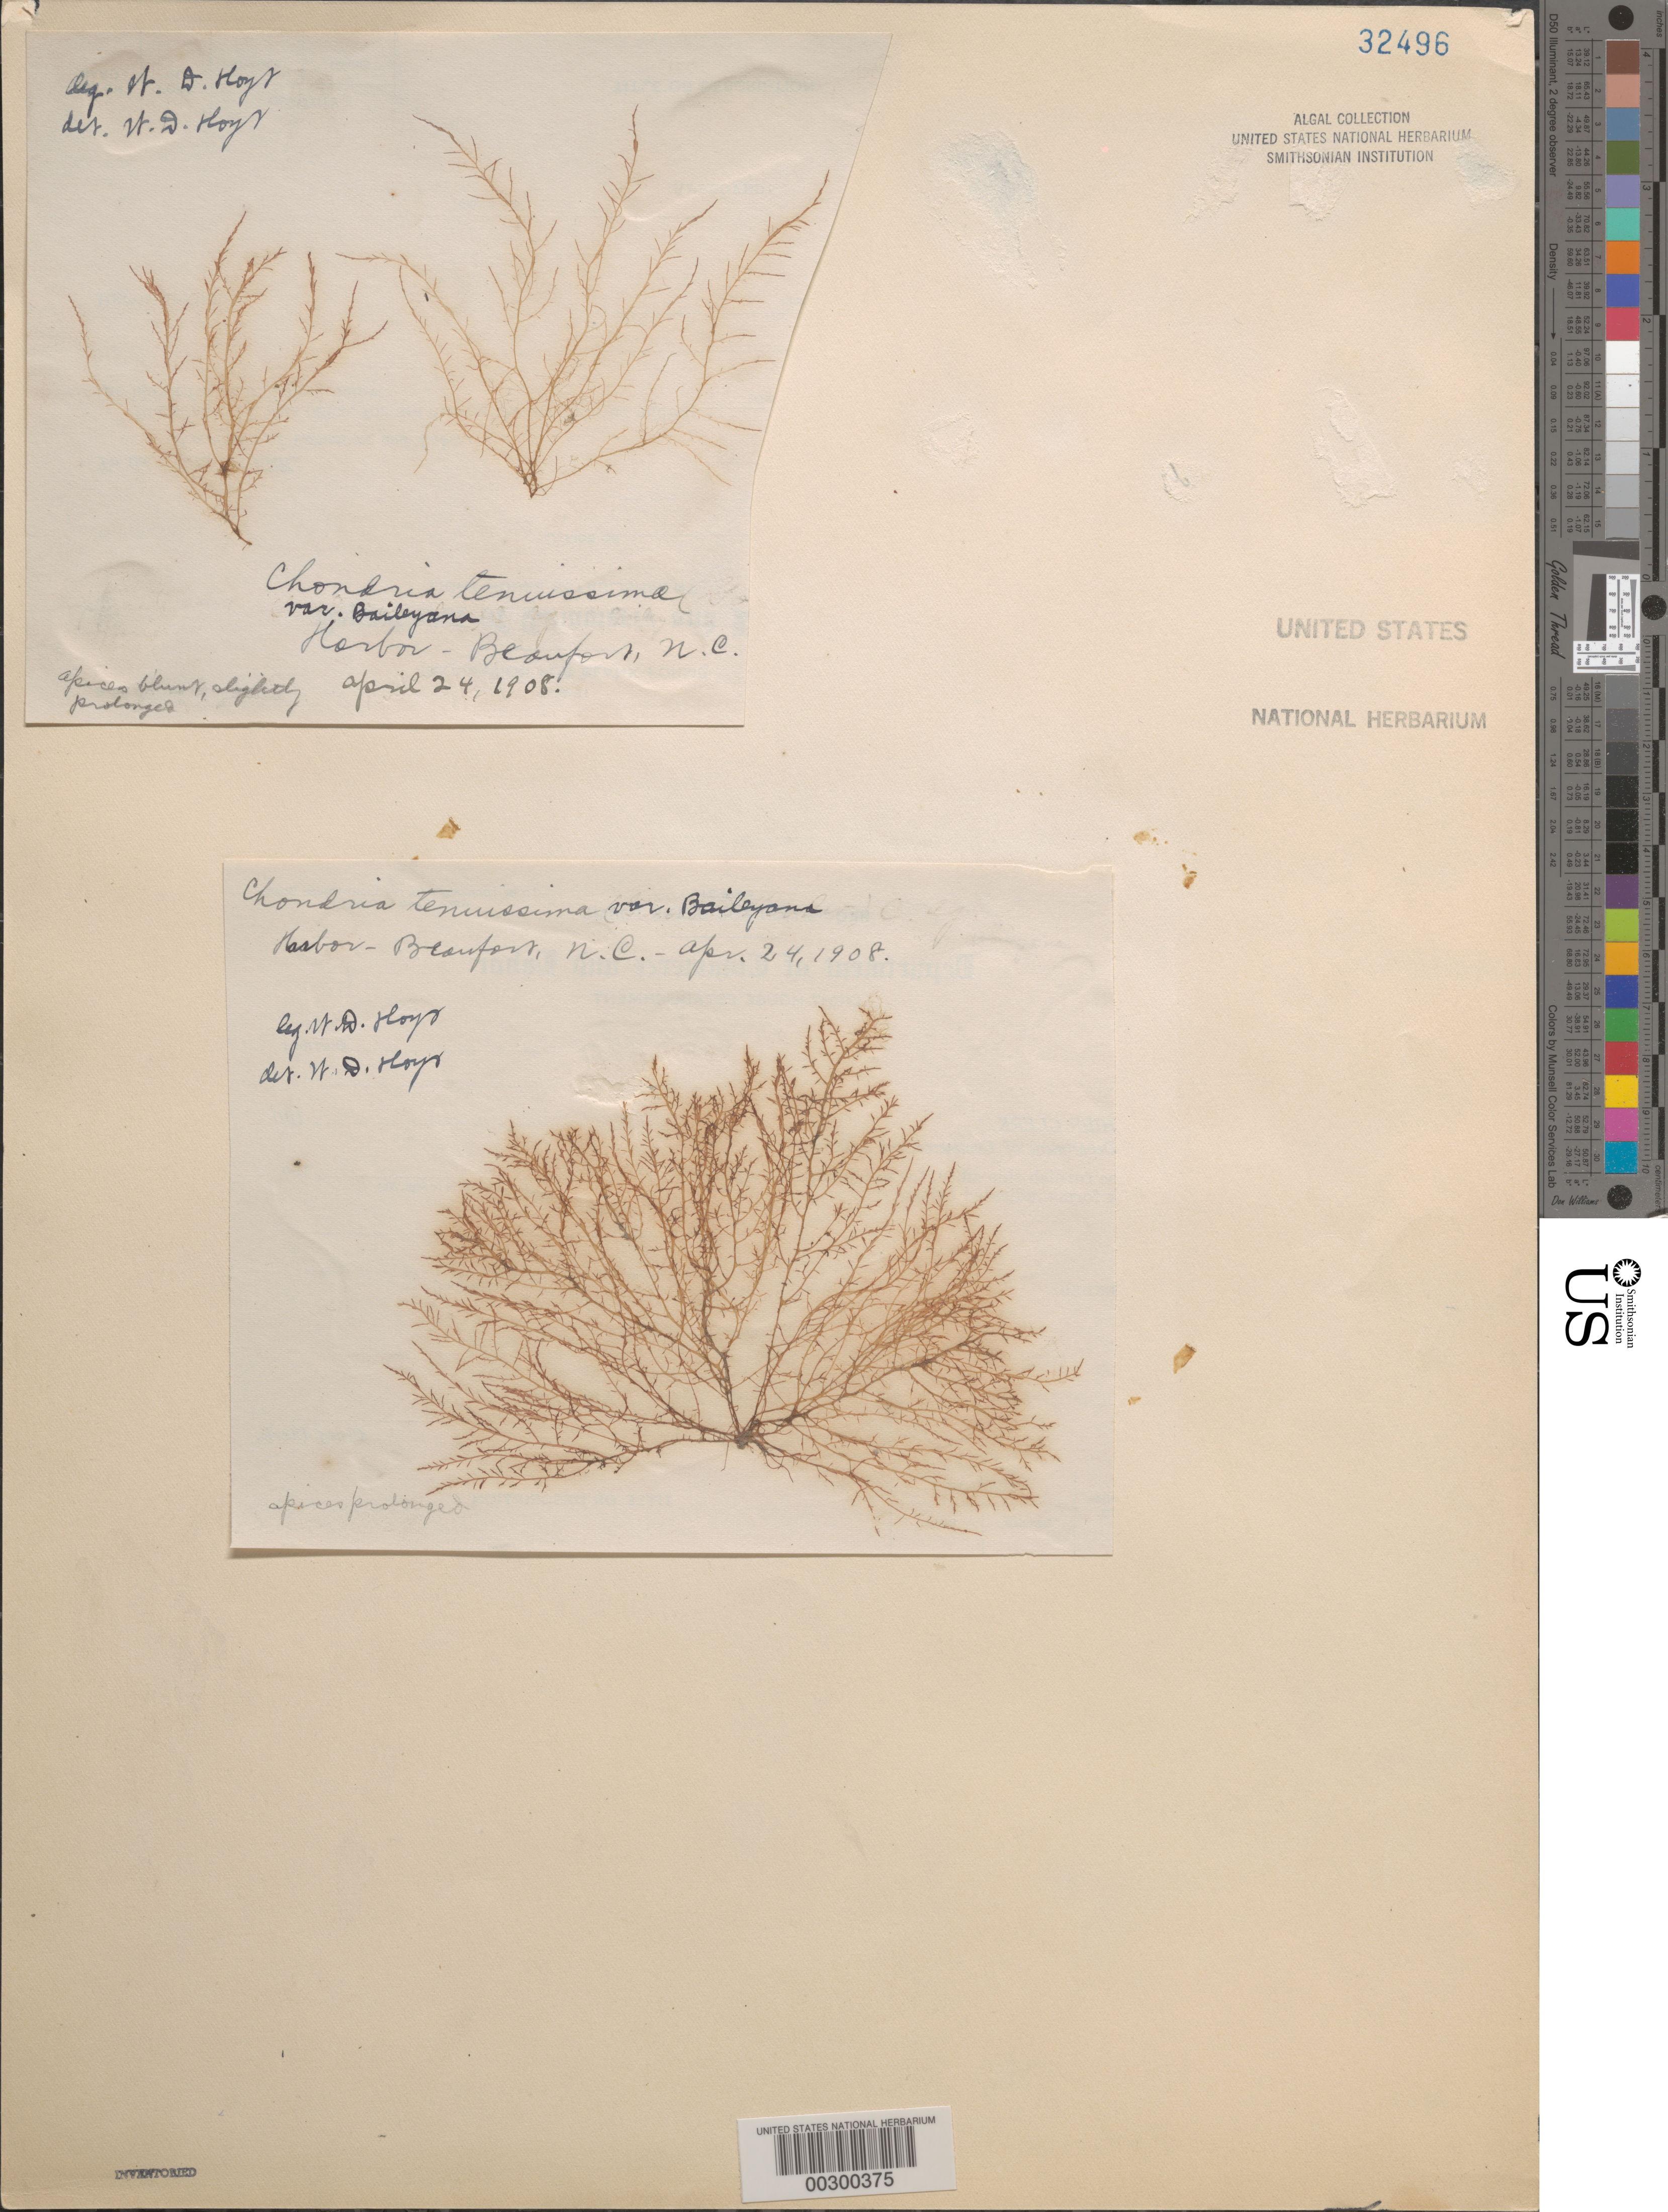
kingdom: Plantae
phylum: Rhodophyta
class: Florideophyceae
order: Ceramiales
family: Rhodomelaceae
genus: Chondria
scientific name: Chondria capillaris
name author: M.J. Wynne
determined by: Algae name updating Project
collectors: W. D. Hoyt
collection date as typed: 24 Apr 1908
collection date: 1908-04-24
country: United States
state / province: North Carolina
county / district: Carteret County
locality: Beaufort Harbor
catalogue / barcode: US 32496